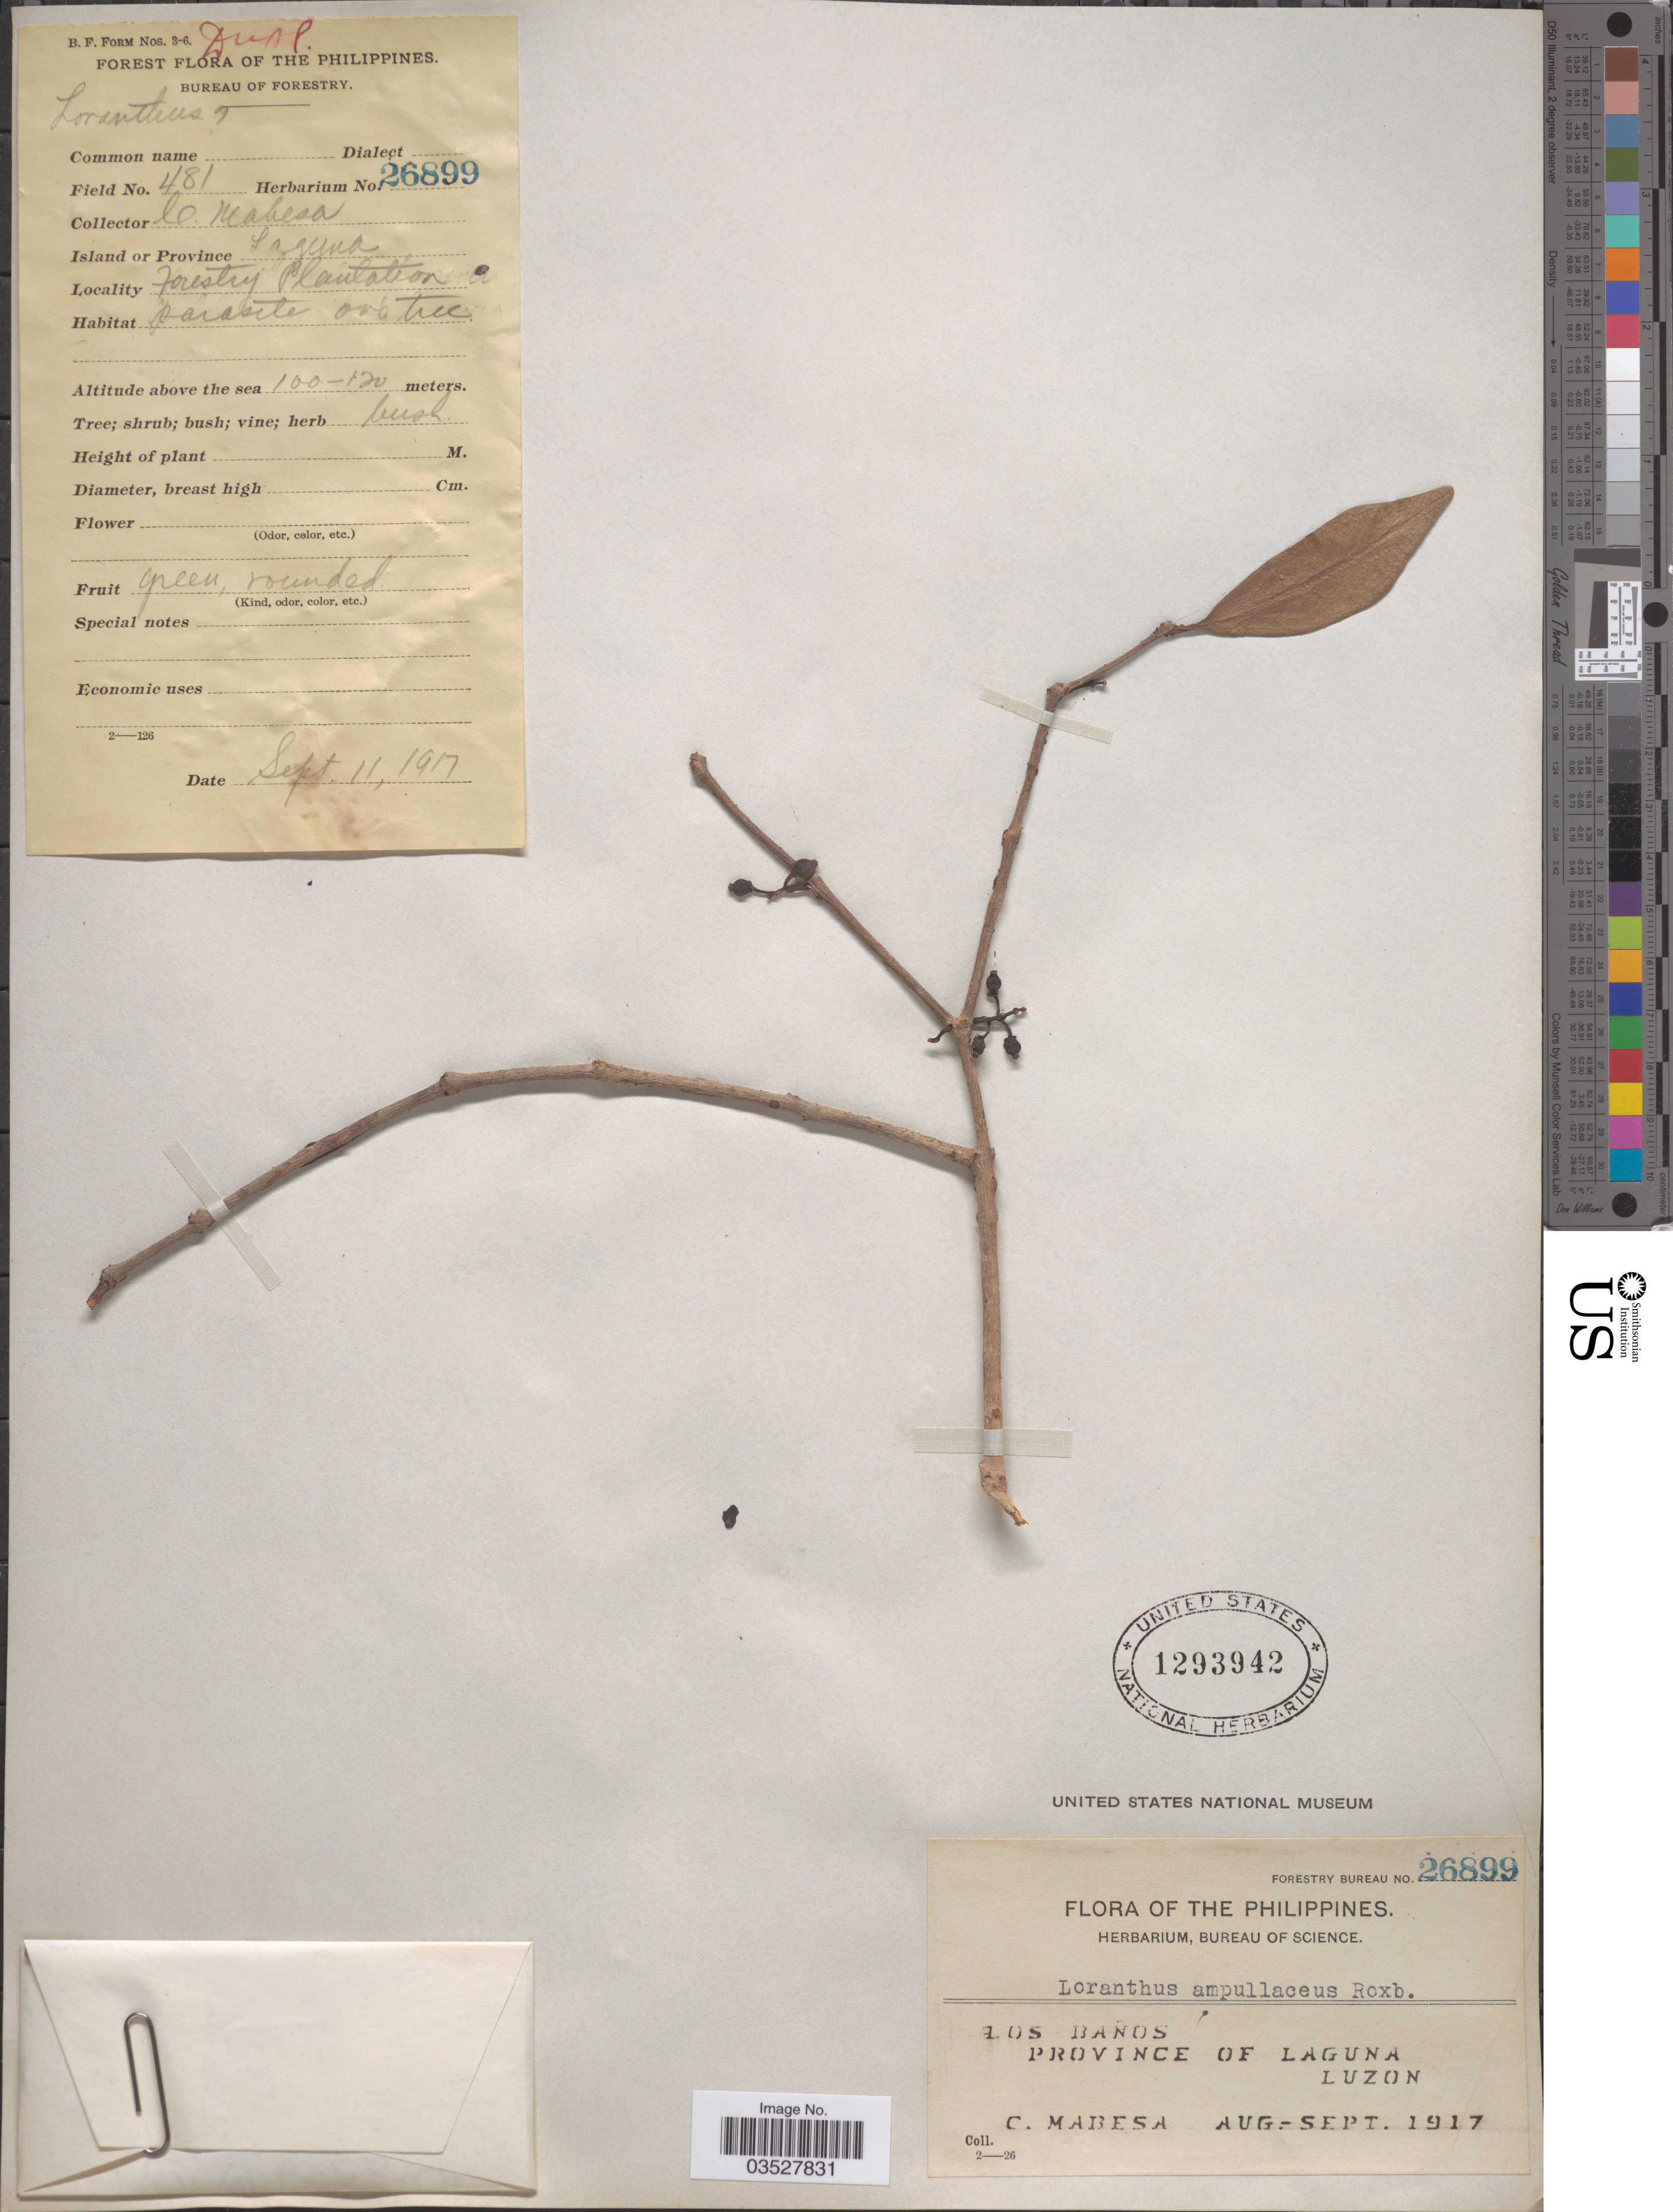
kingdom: Plantae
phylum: Tracheophyta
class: Magnoliopsida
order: Santalales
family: Loranthaceae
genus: Elytranthe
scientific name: Elytranthe cochinchinensis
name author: (Lour.) G. Don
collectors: C. Mabesa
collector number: Forestry Bureau 26899/ 481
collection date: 1917-09-11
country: Philippines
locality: Los Baños. Province of Laguna. Luzon. Forestry Plantation.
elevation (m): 100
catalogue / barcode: US 1293942